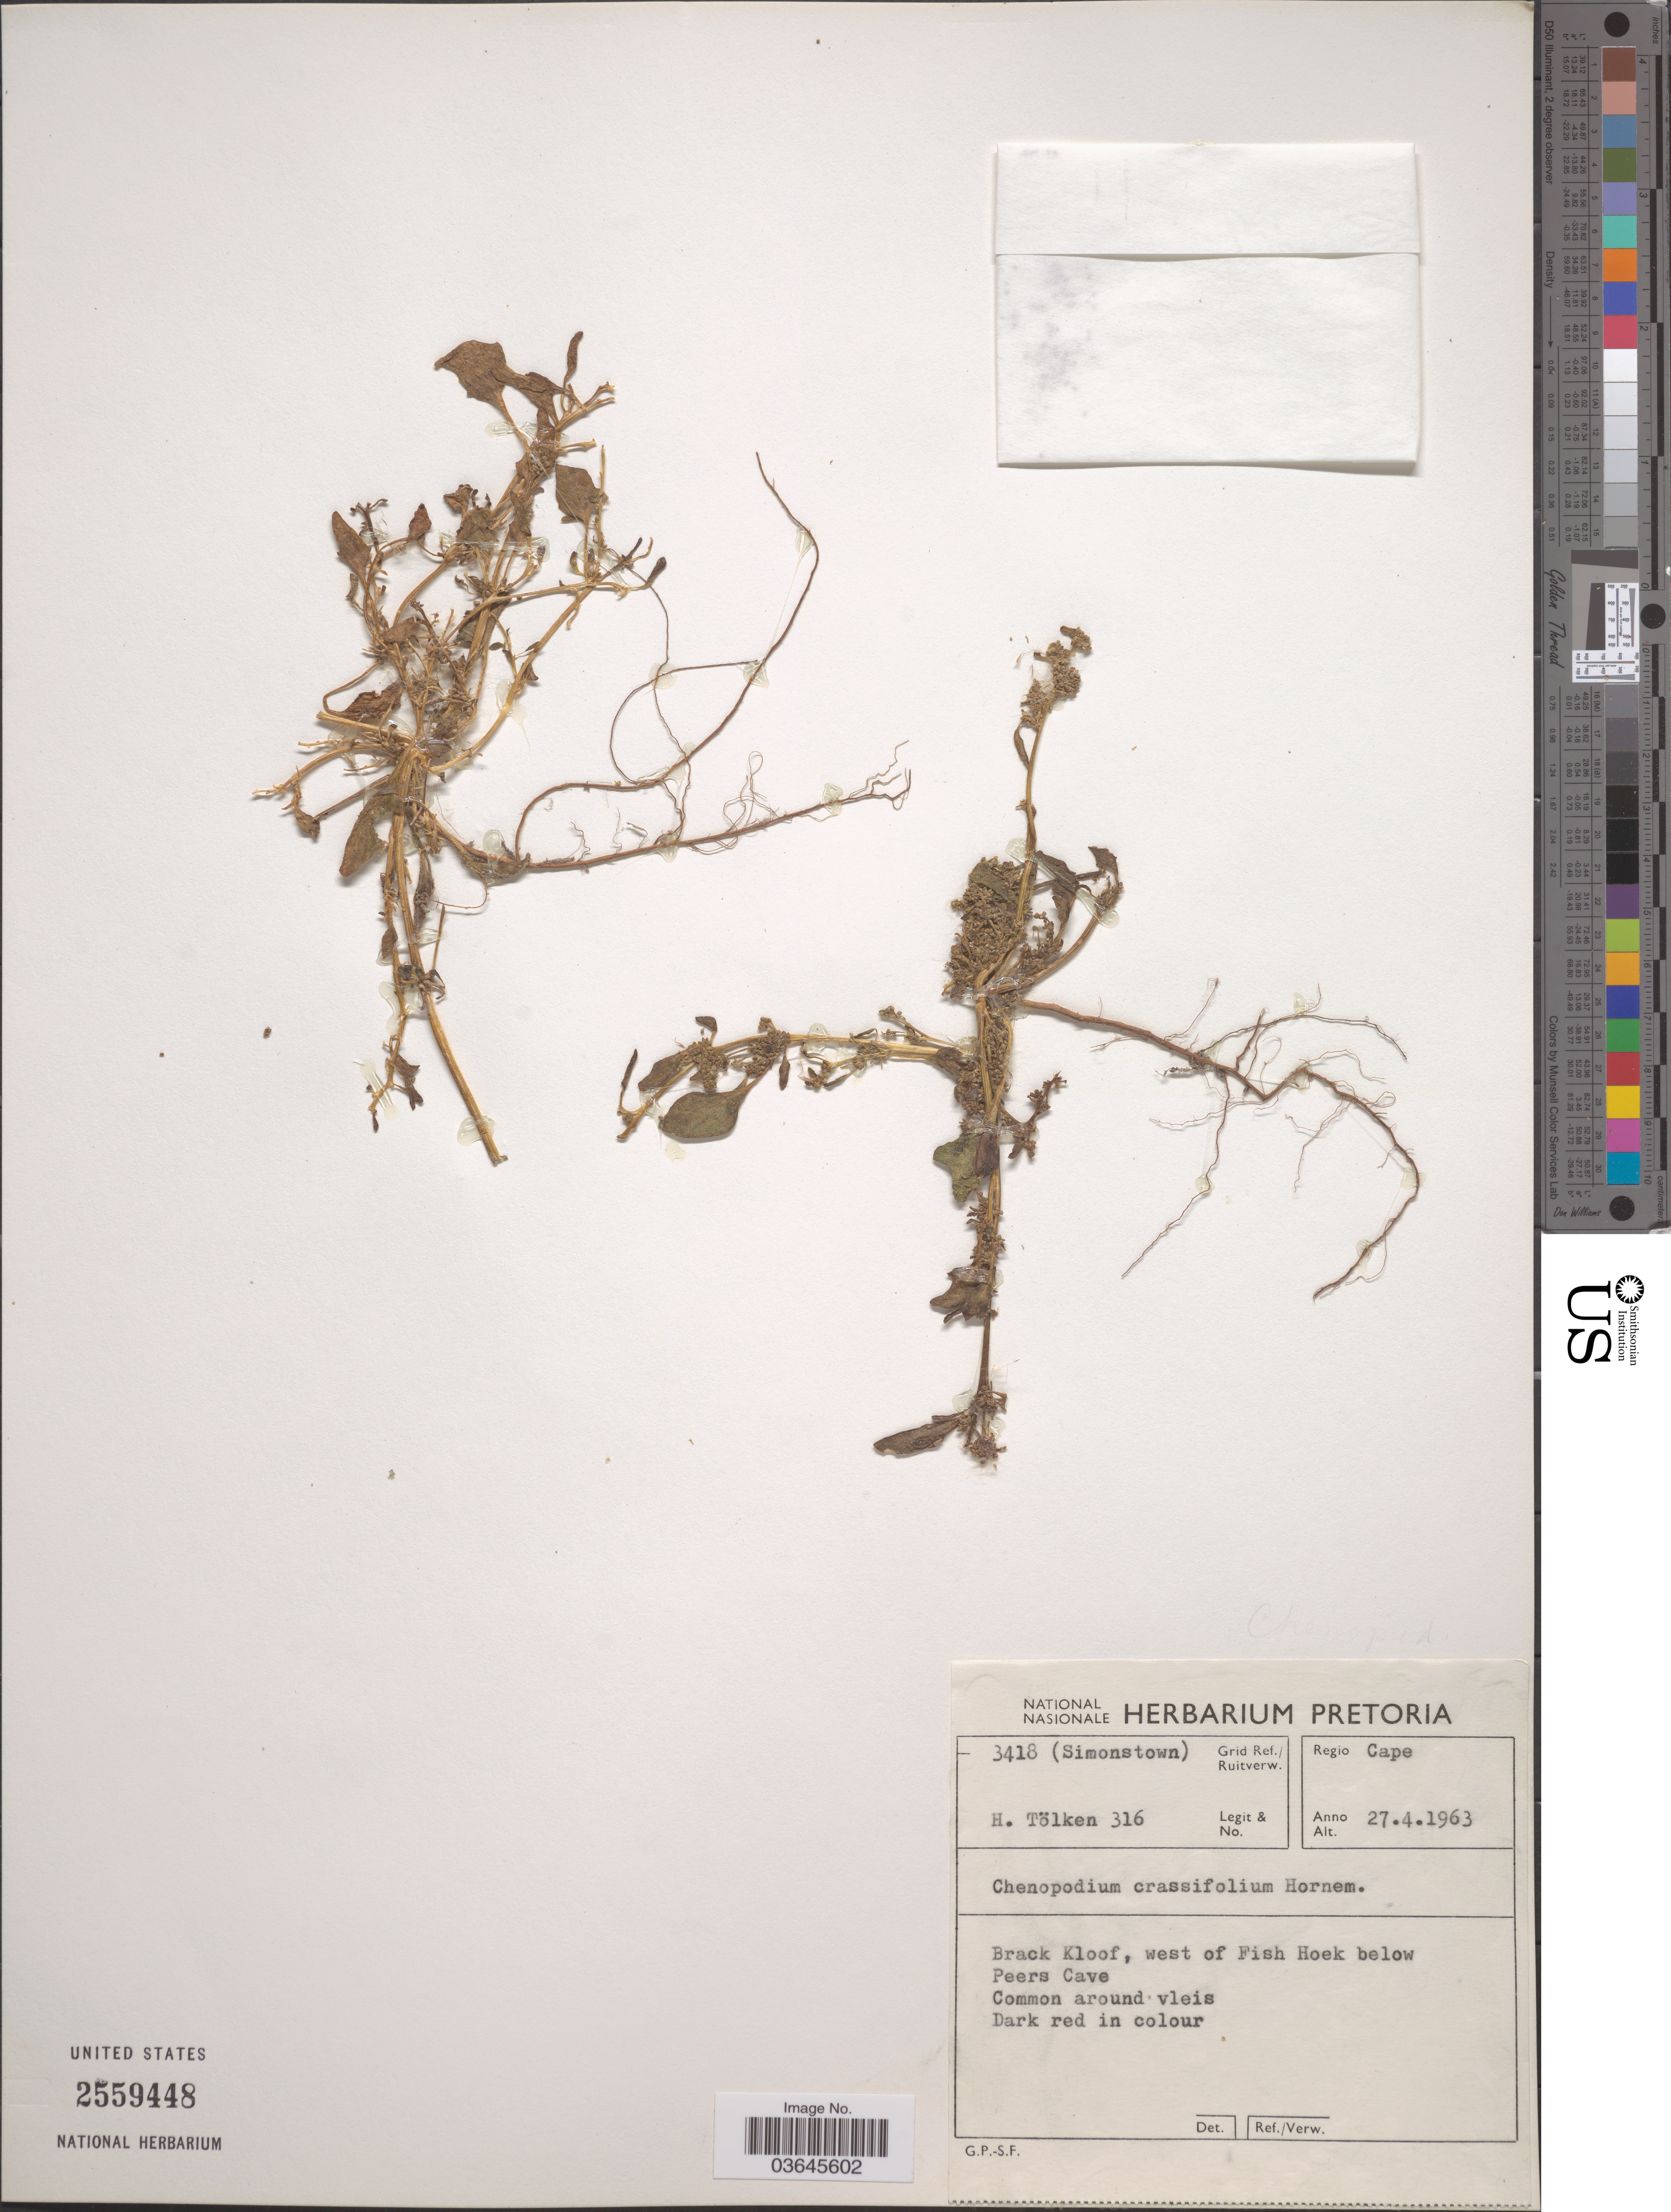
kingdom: Plantae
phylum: Tracheophyta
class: Magnoliopsida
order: Caryophyllales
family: Amaranthaceae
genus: Chenopodium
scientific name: Chenopodium rubrum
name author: L.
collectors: H. R. Tölken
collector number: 316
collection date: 1963-04-27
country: South Africa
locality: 3418 (Simonstown) Grid Ref./Ruitverw., Regio Cape. Brack Kloof, west of Fish Hoek below Peers Cave.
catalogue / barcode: US 2559448